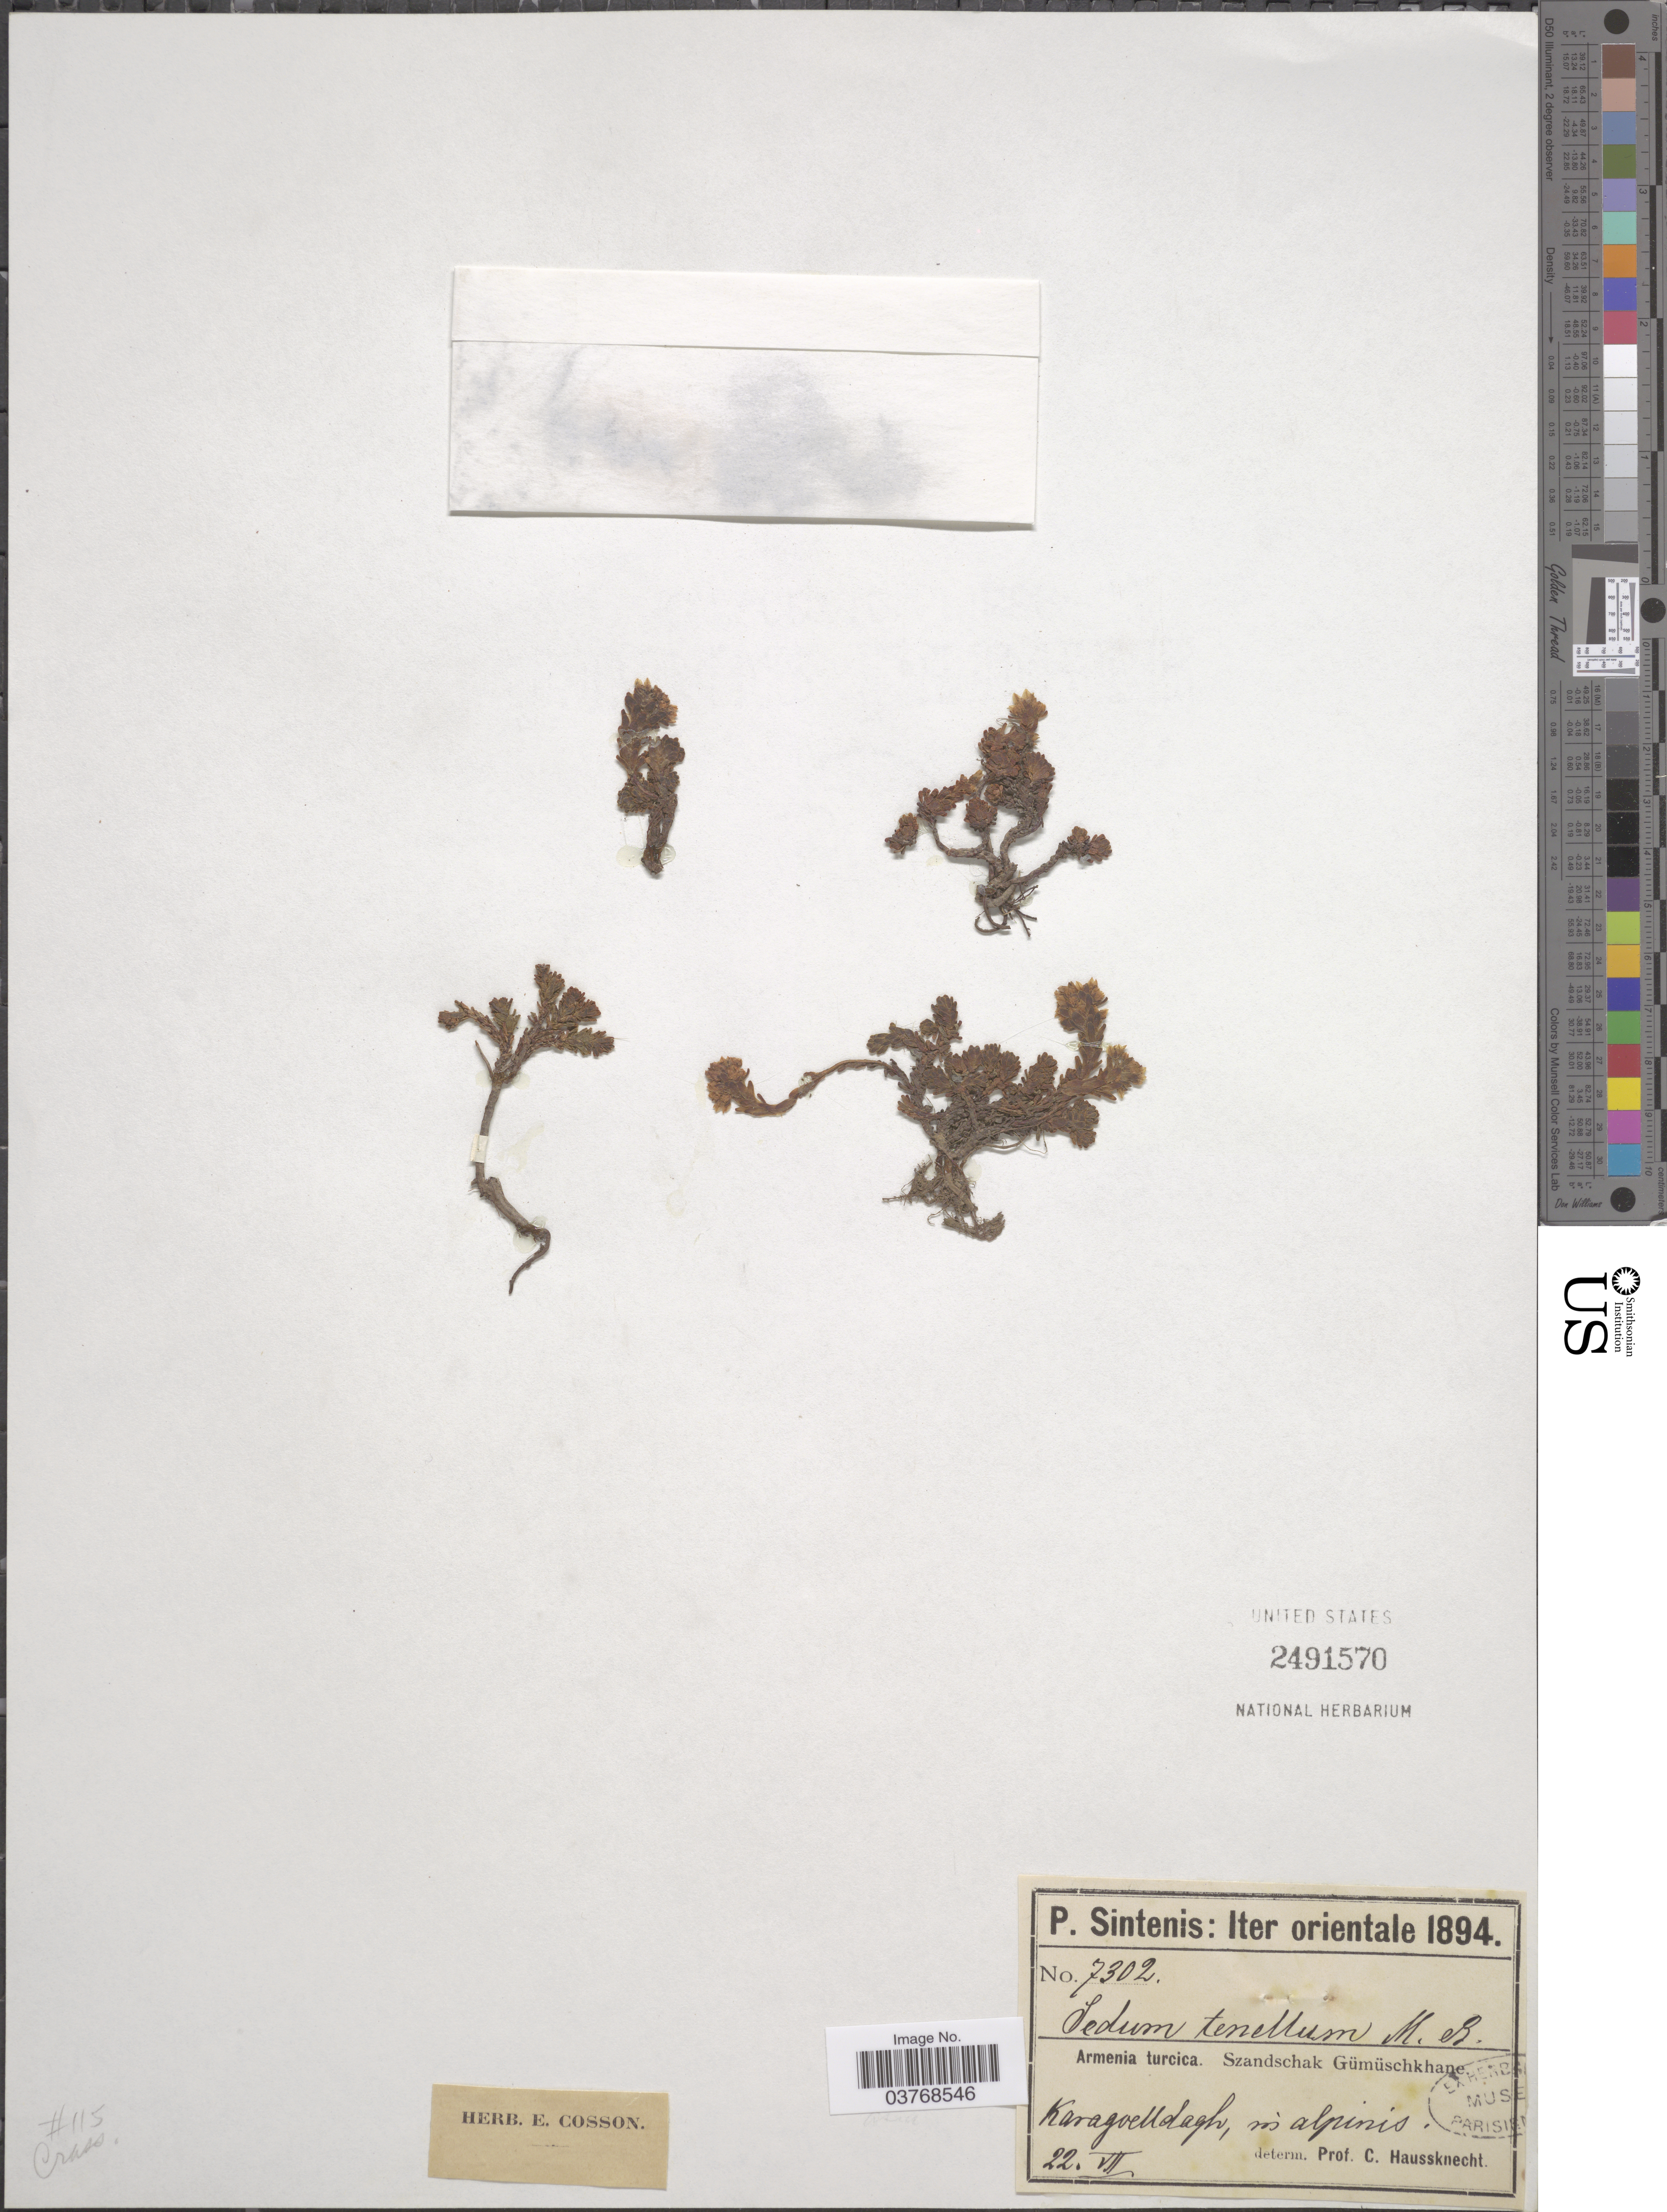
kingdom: Plantae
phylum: Tracheophyta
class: Magnoliopsida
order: Saxifragales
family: Crassulaceae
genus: Sedum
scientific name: Sedum tenellum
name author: M. Bieb.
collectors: P. Sintenis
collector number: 7302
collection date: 1894-07-22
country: Turkey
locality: Iter orientale. Armenia turcica. Szandschak Gümüschkhane. Karagvelldagh in alpinis.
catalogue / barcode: US 2491570